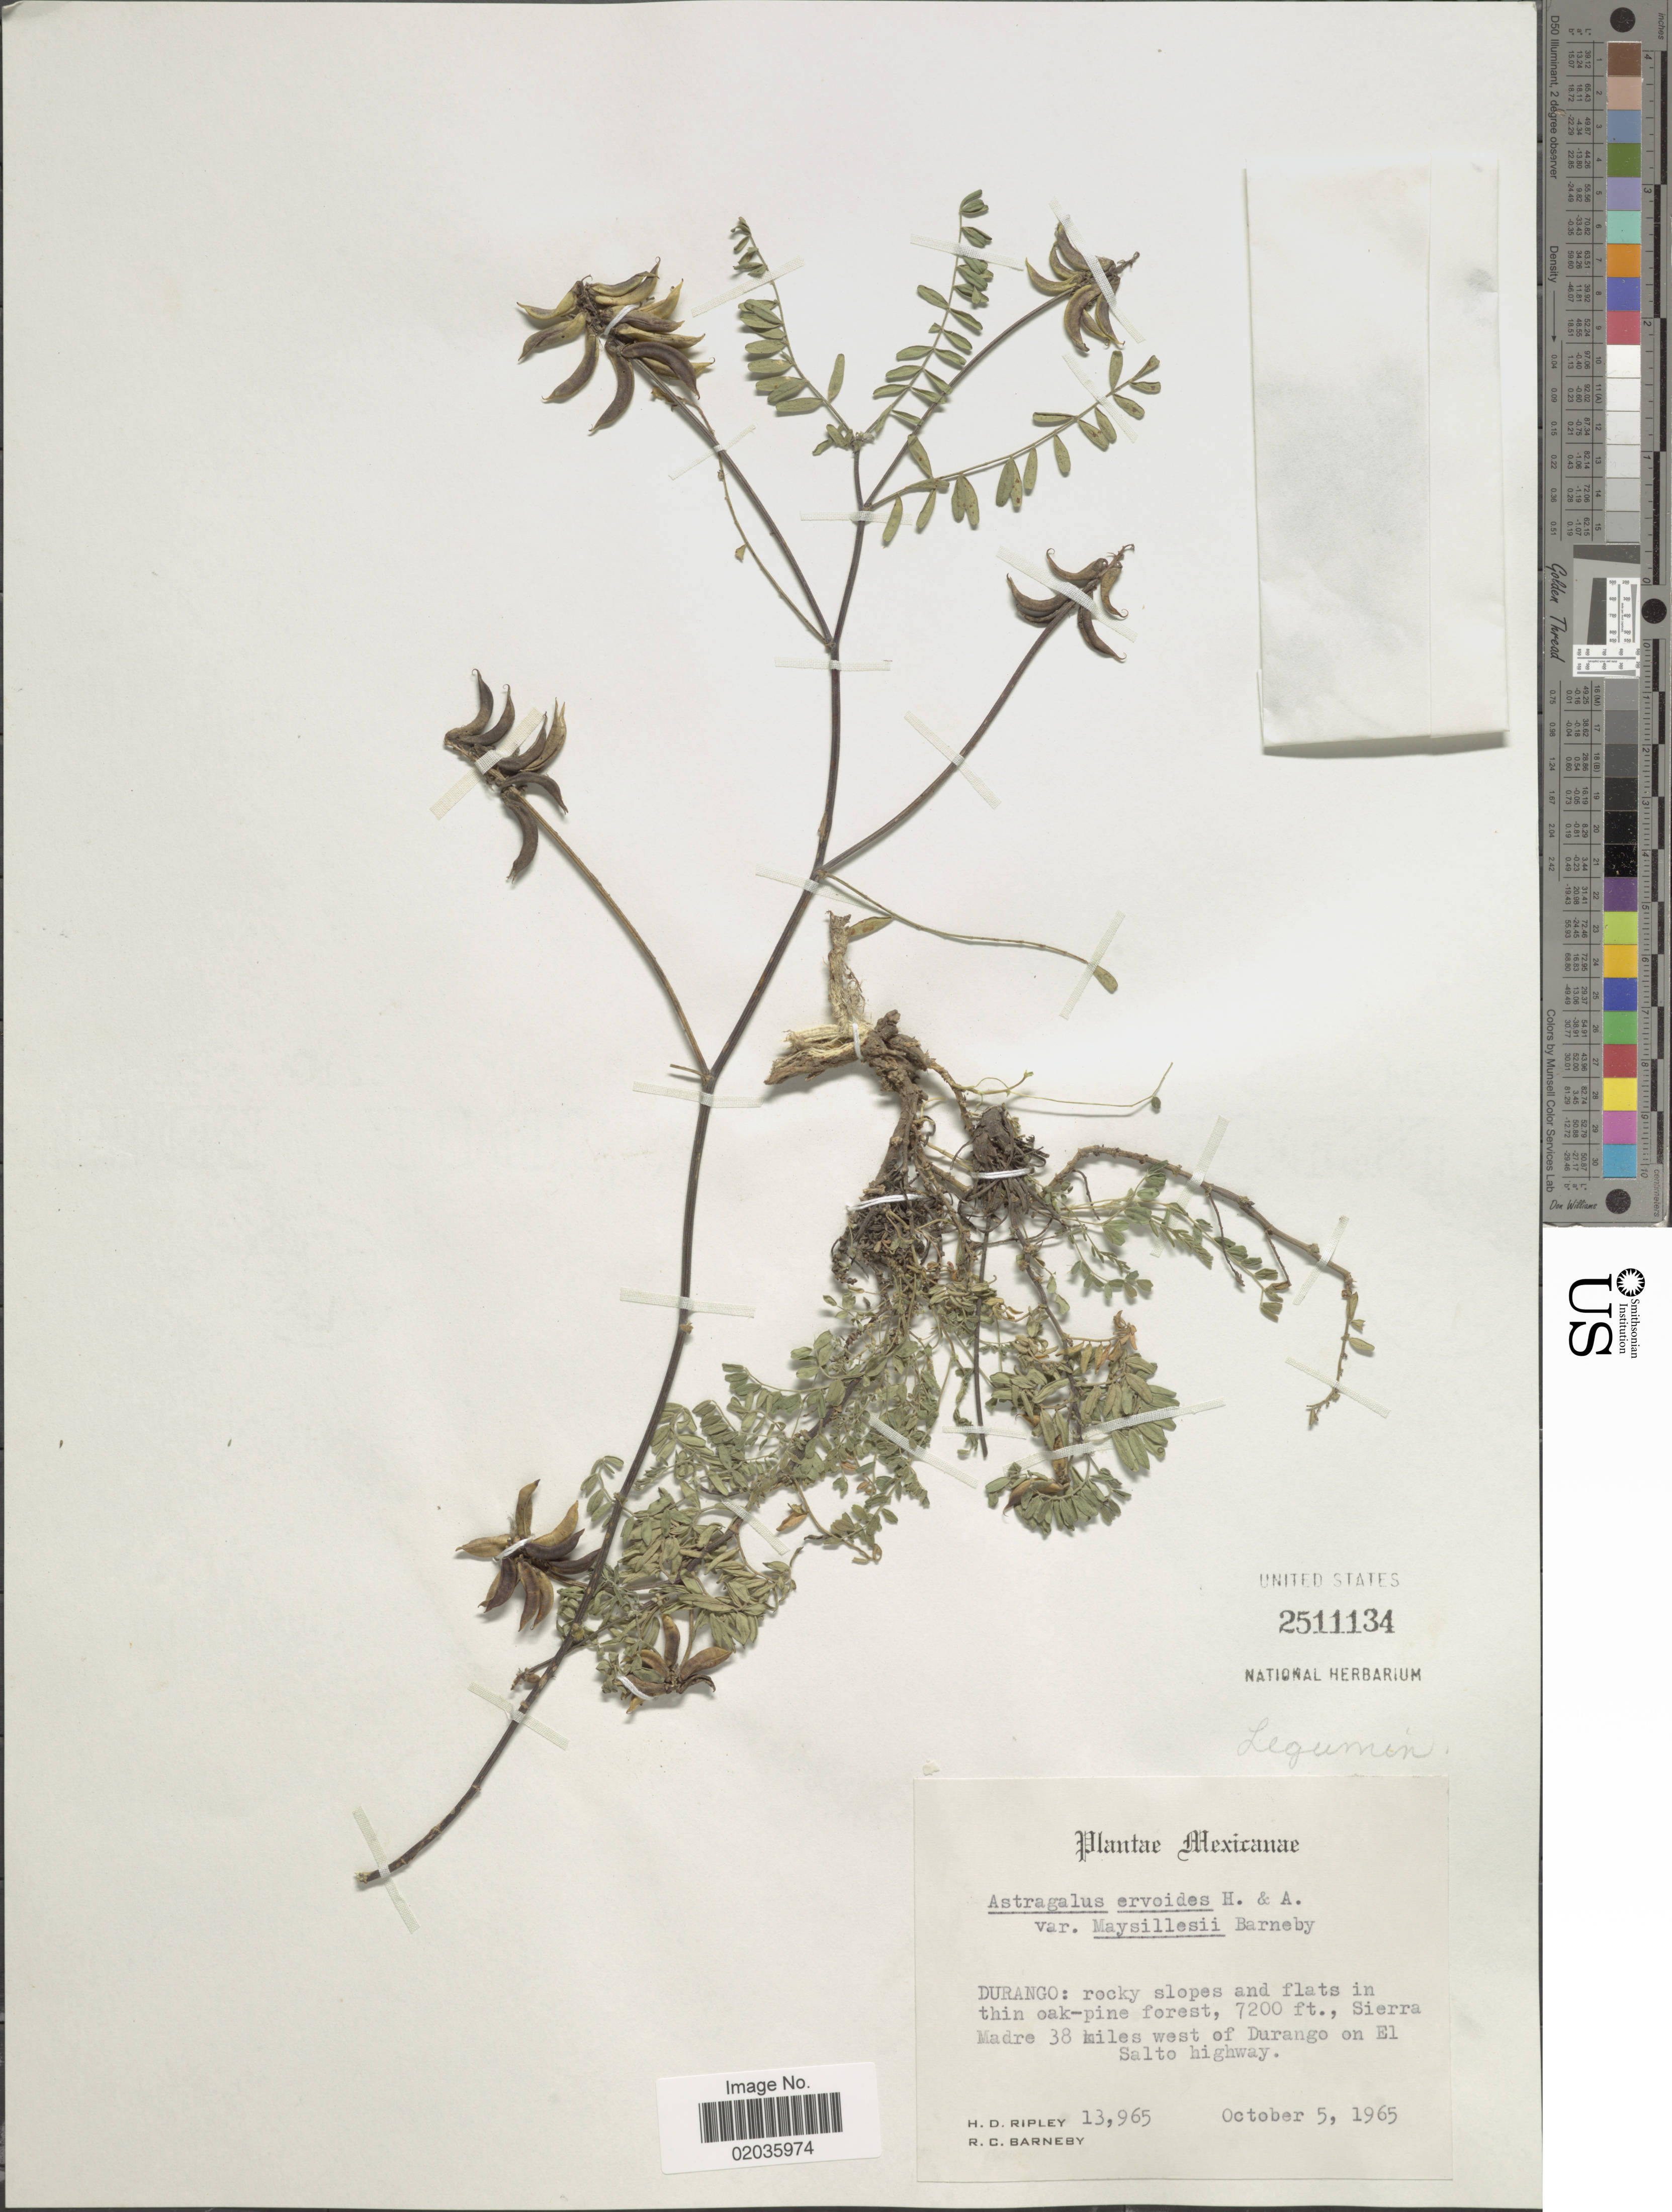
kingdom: Plantae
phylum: Tracheophyta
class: Magnoliopsida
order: Fabales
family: Fabaceae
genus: Astragalus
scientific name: Astragalus ervoides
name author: Turcz.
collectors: H. Ripley & R. C. Barneby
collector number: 13965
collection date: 1965-10-05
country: Mexico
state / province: Durango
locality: Durango; rocky slopes and flats in thin oak-pine forest. Sierra Madre 38 kilos west of Durango en El Salto highway.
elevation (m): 2195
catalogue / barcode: US 2511134